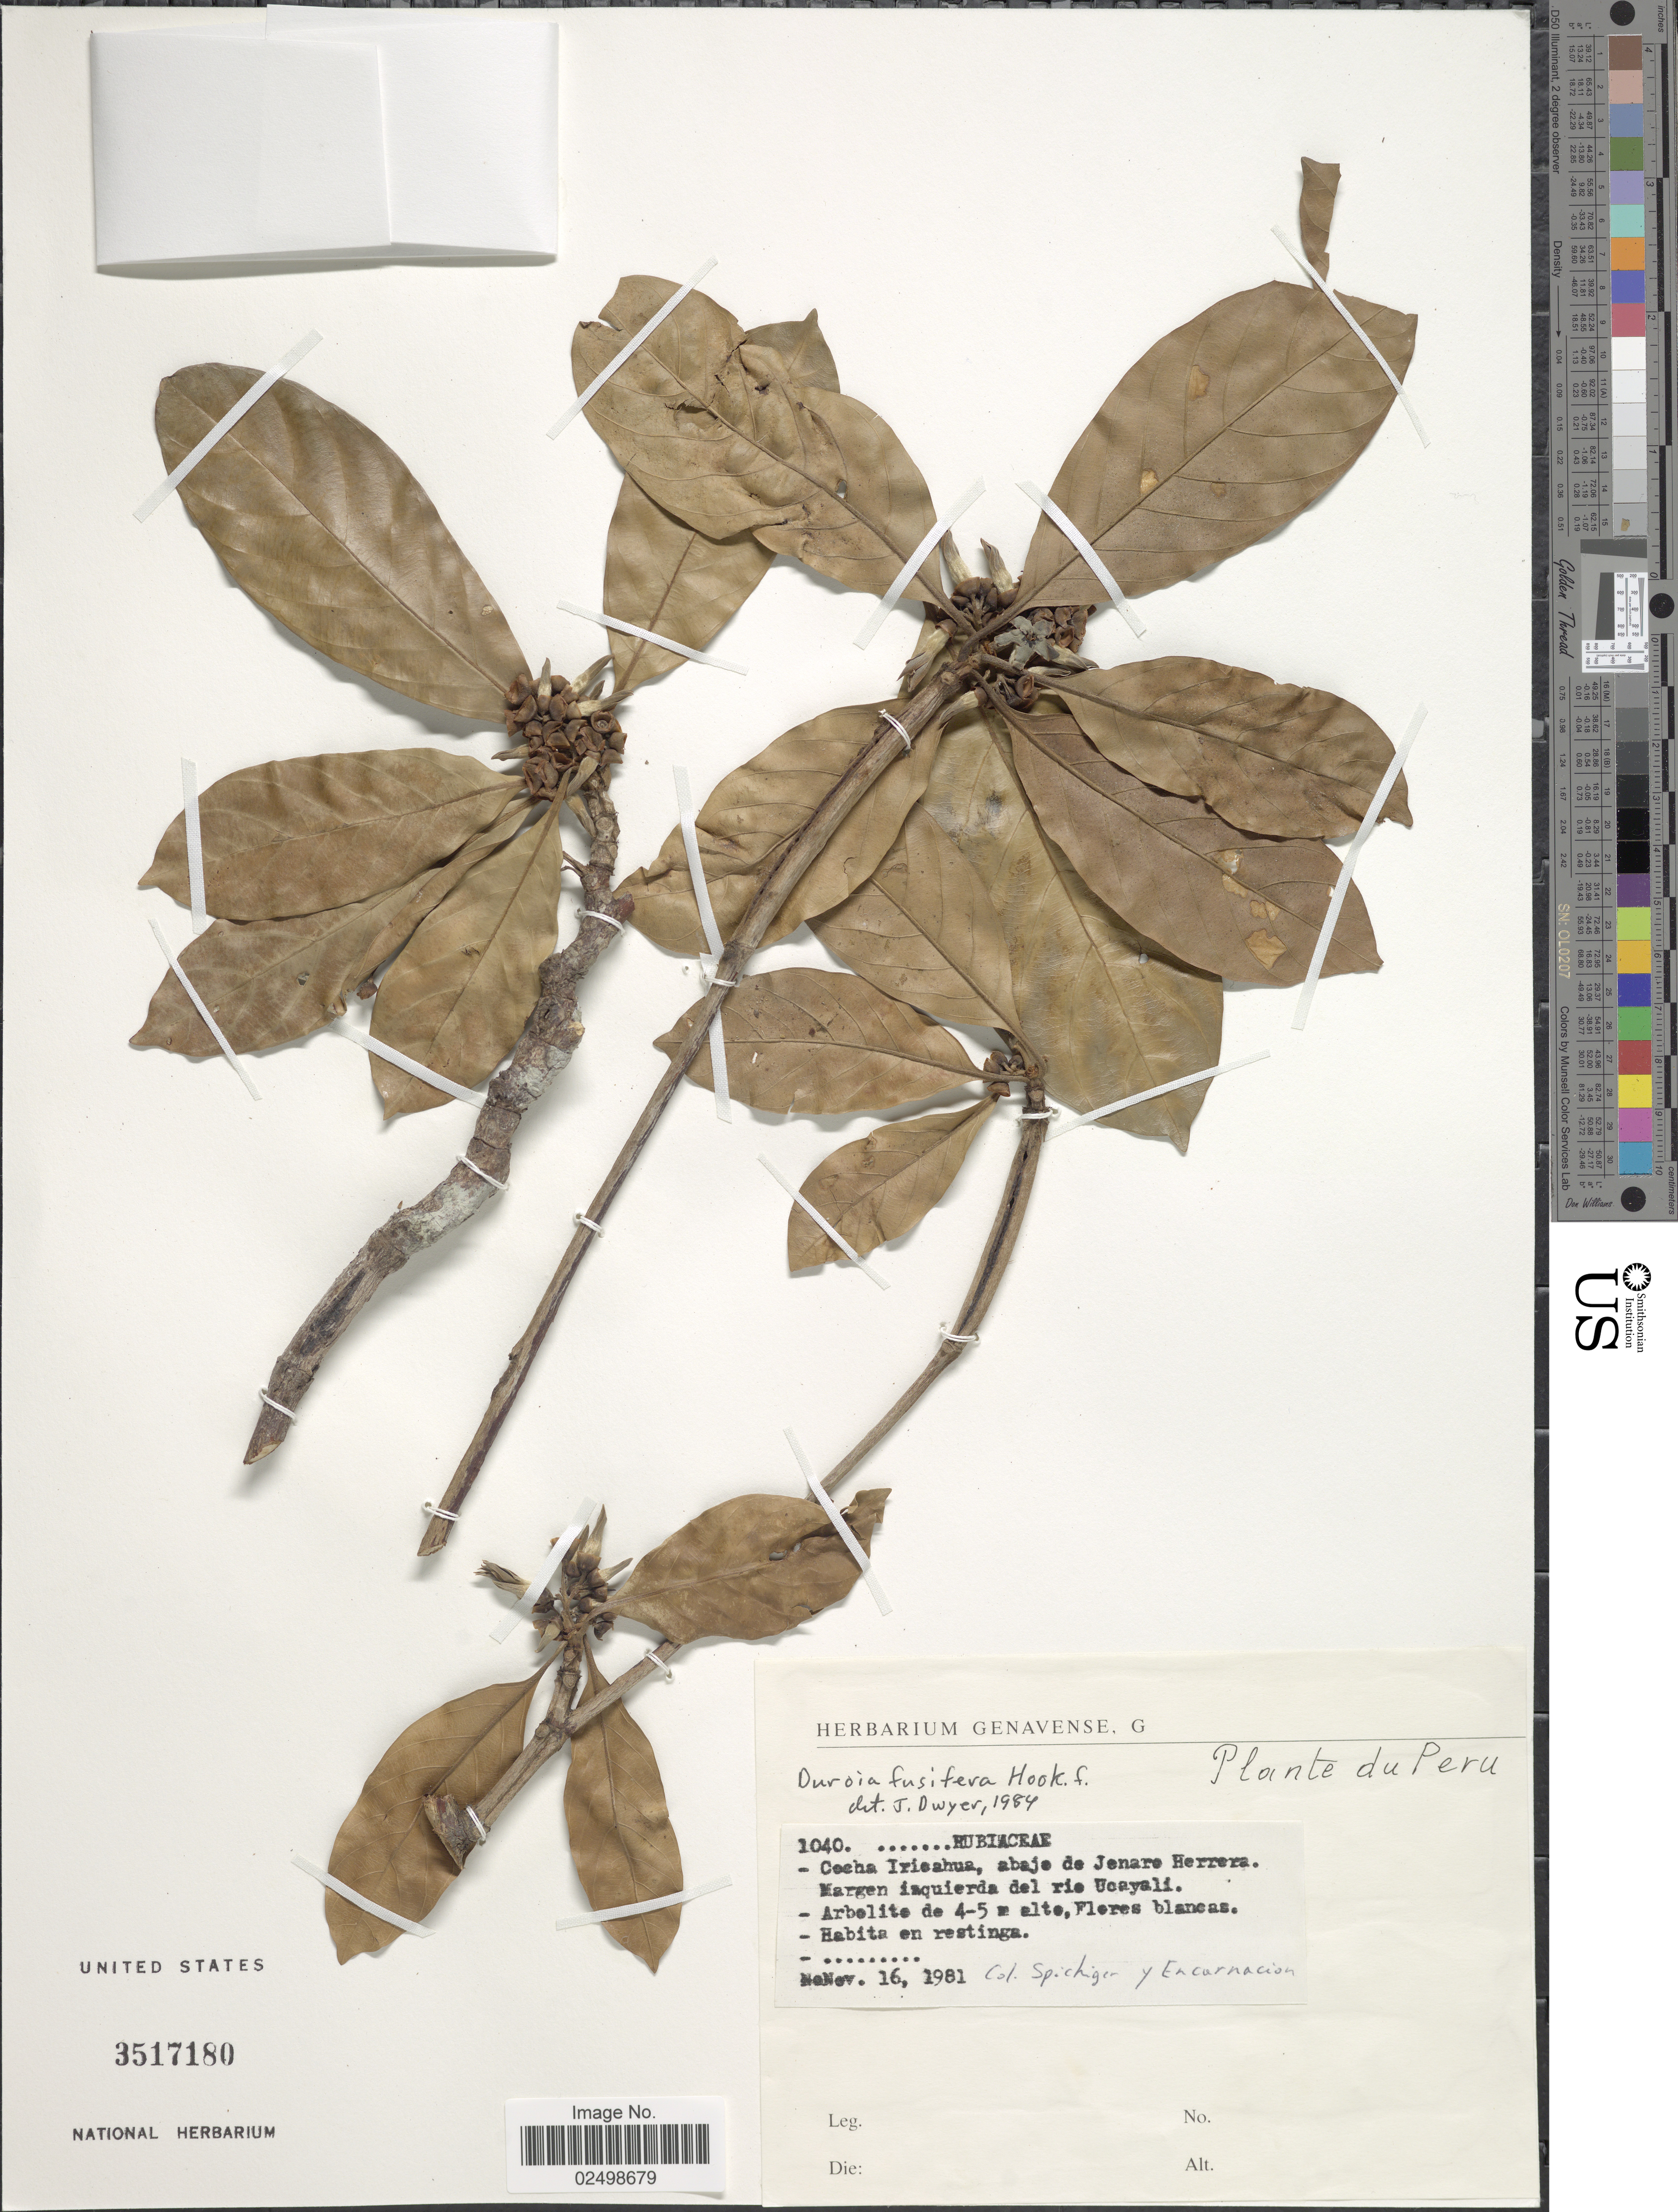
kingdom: Plantae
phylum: Tracheophyta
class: Magnoliopsida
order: Gentianales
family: Rubiaceae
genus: Duroia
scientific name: Duroia fusifera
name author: Spruce ex K. Schum.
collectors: Spichiger & -- Encarnacion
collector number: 1040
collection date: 1981-11-16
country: Peru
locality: Coecha Irisahua, abajo de Jenare Herrera. Margen inquierda del rio Ucayali.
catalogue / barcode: US 3517180